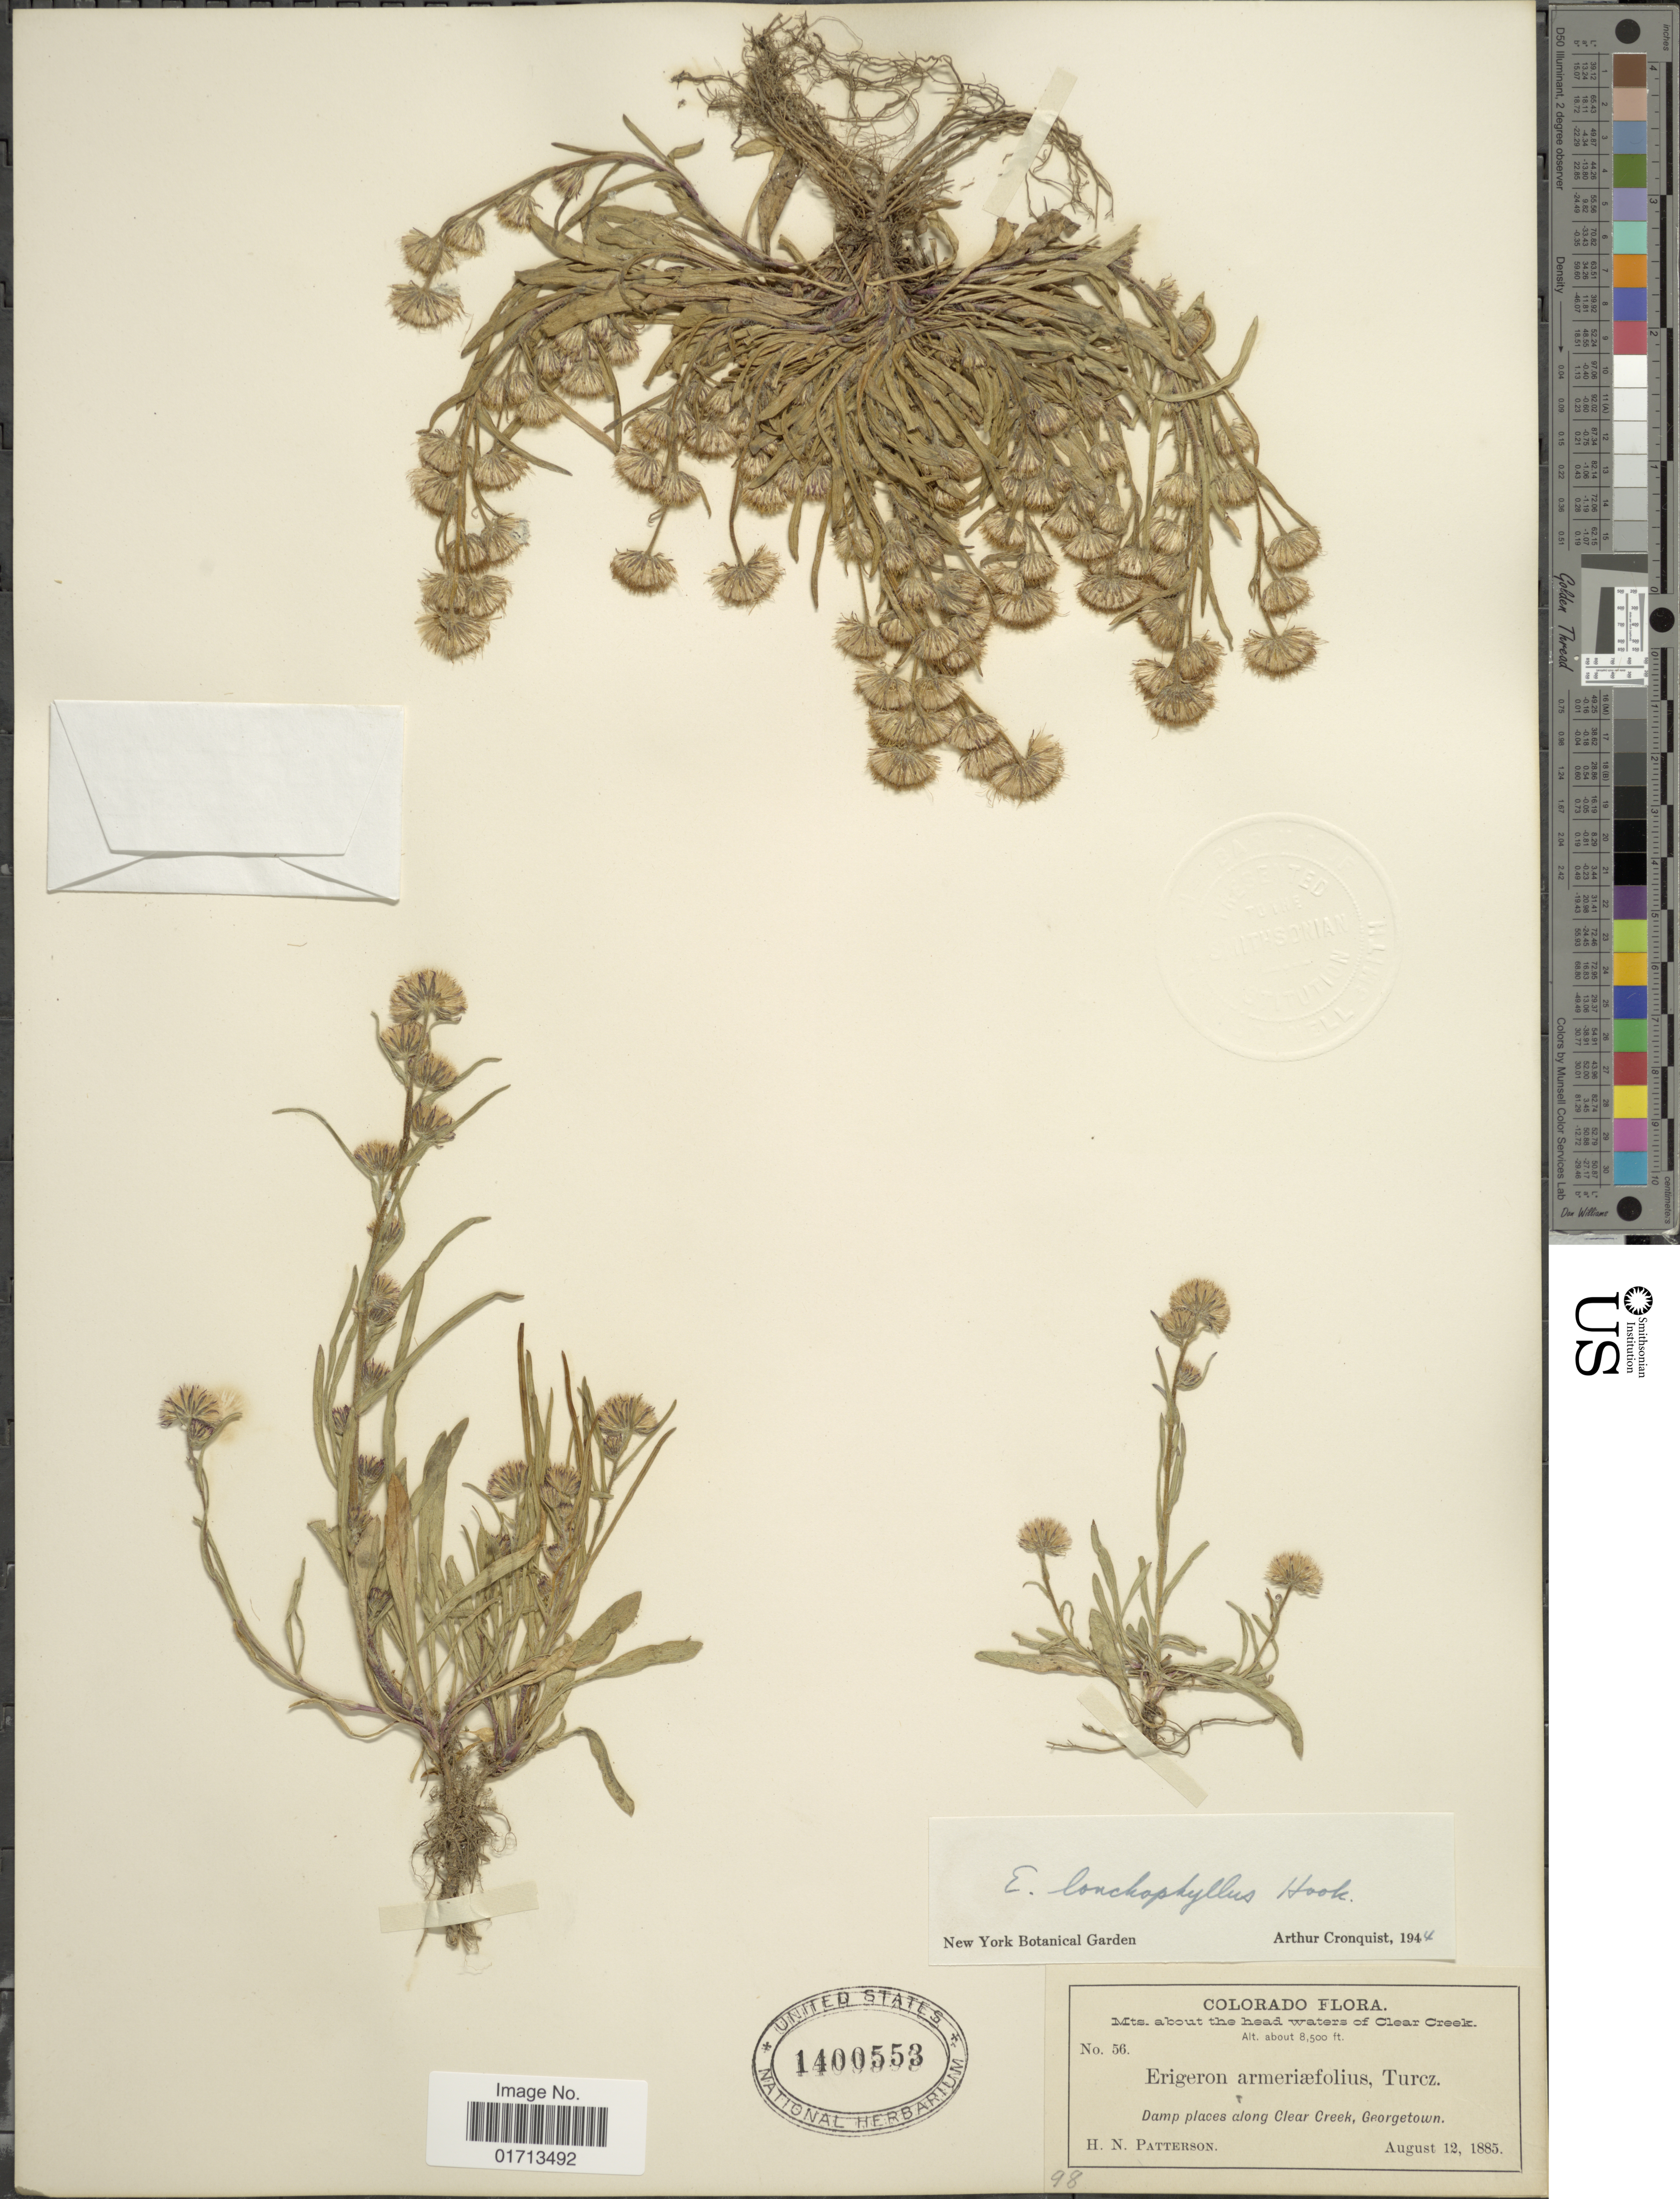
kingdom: Plantae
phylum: Tracheophyta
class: Magnoliopsida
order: Asterales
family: Asteraceae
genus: Erigeron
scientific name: Erigeron lonchophyllus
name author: Hook.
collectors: H. N. Patterson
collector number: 56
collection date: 1885-08-12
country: United States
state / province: Colorado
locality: Mts. about the head waters of Clear Creek. Along Clear Creek, Georgetown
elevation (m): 2591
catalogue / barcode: US 1400553